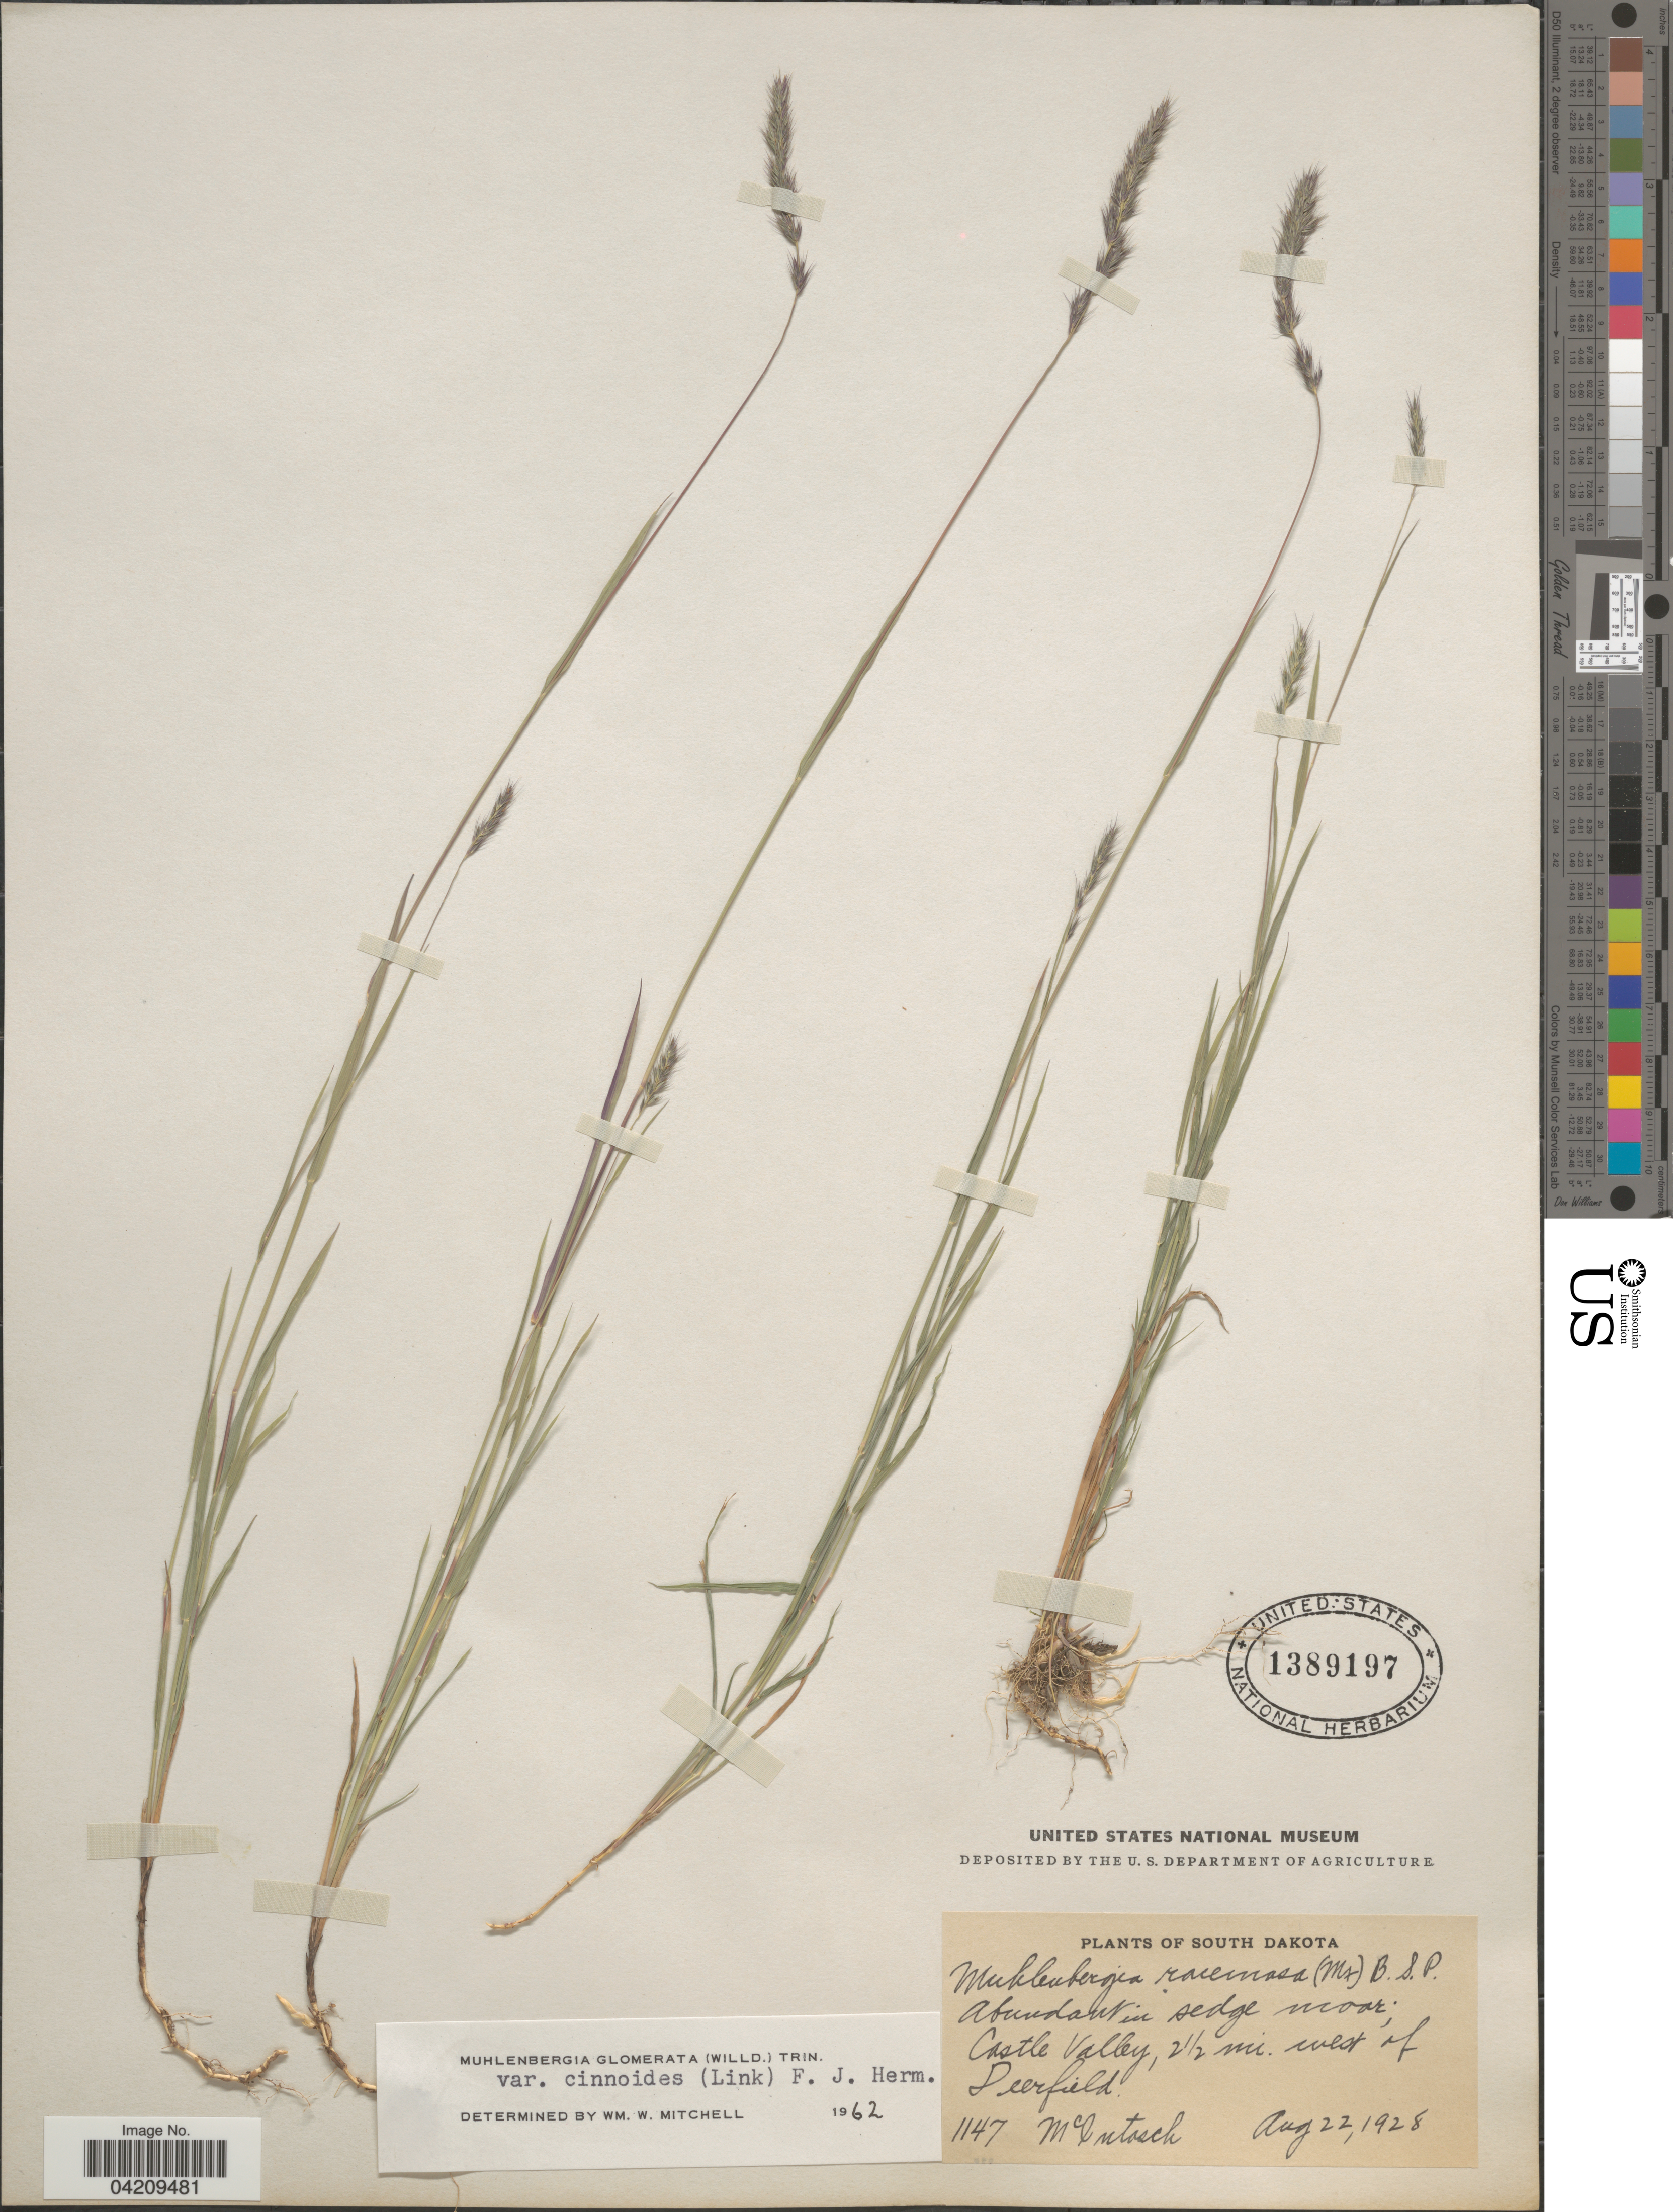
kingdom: Plantae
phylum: Tracheophyta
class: Liliopsida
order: Poales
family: Poaceae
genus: Muhlenbergia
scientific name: Muhlenbergia glomerata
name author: (Willd.) Trin.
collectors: McIntosch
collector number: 1147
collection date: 1928-08-22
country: United States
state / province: South Dakota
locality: Castle Valley, 2½ mi. west of Deerfield.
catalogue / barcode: US 1389197